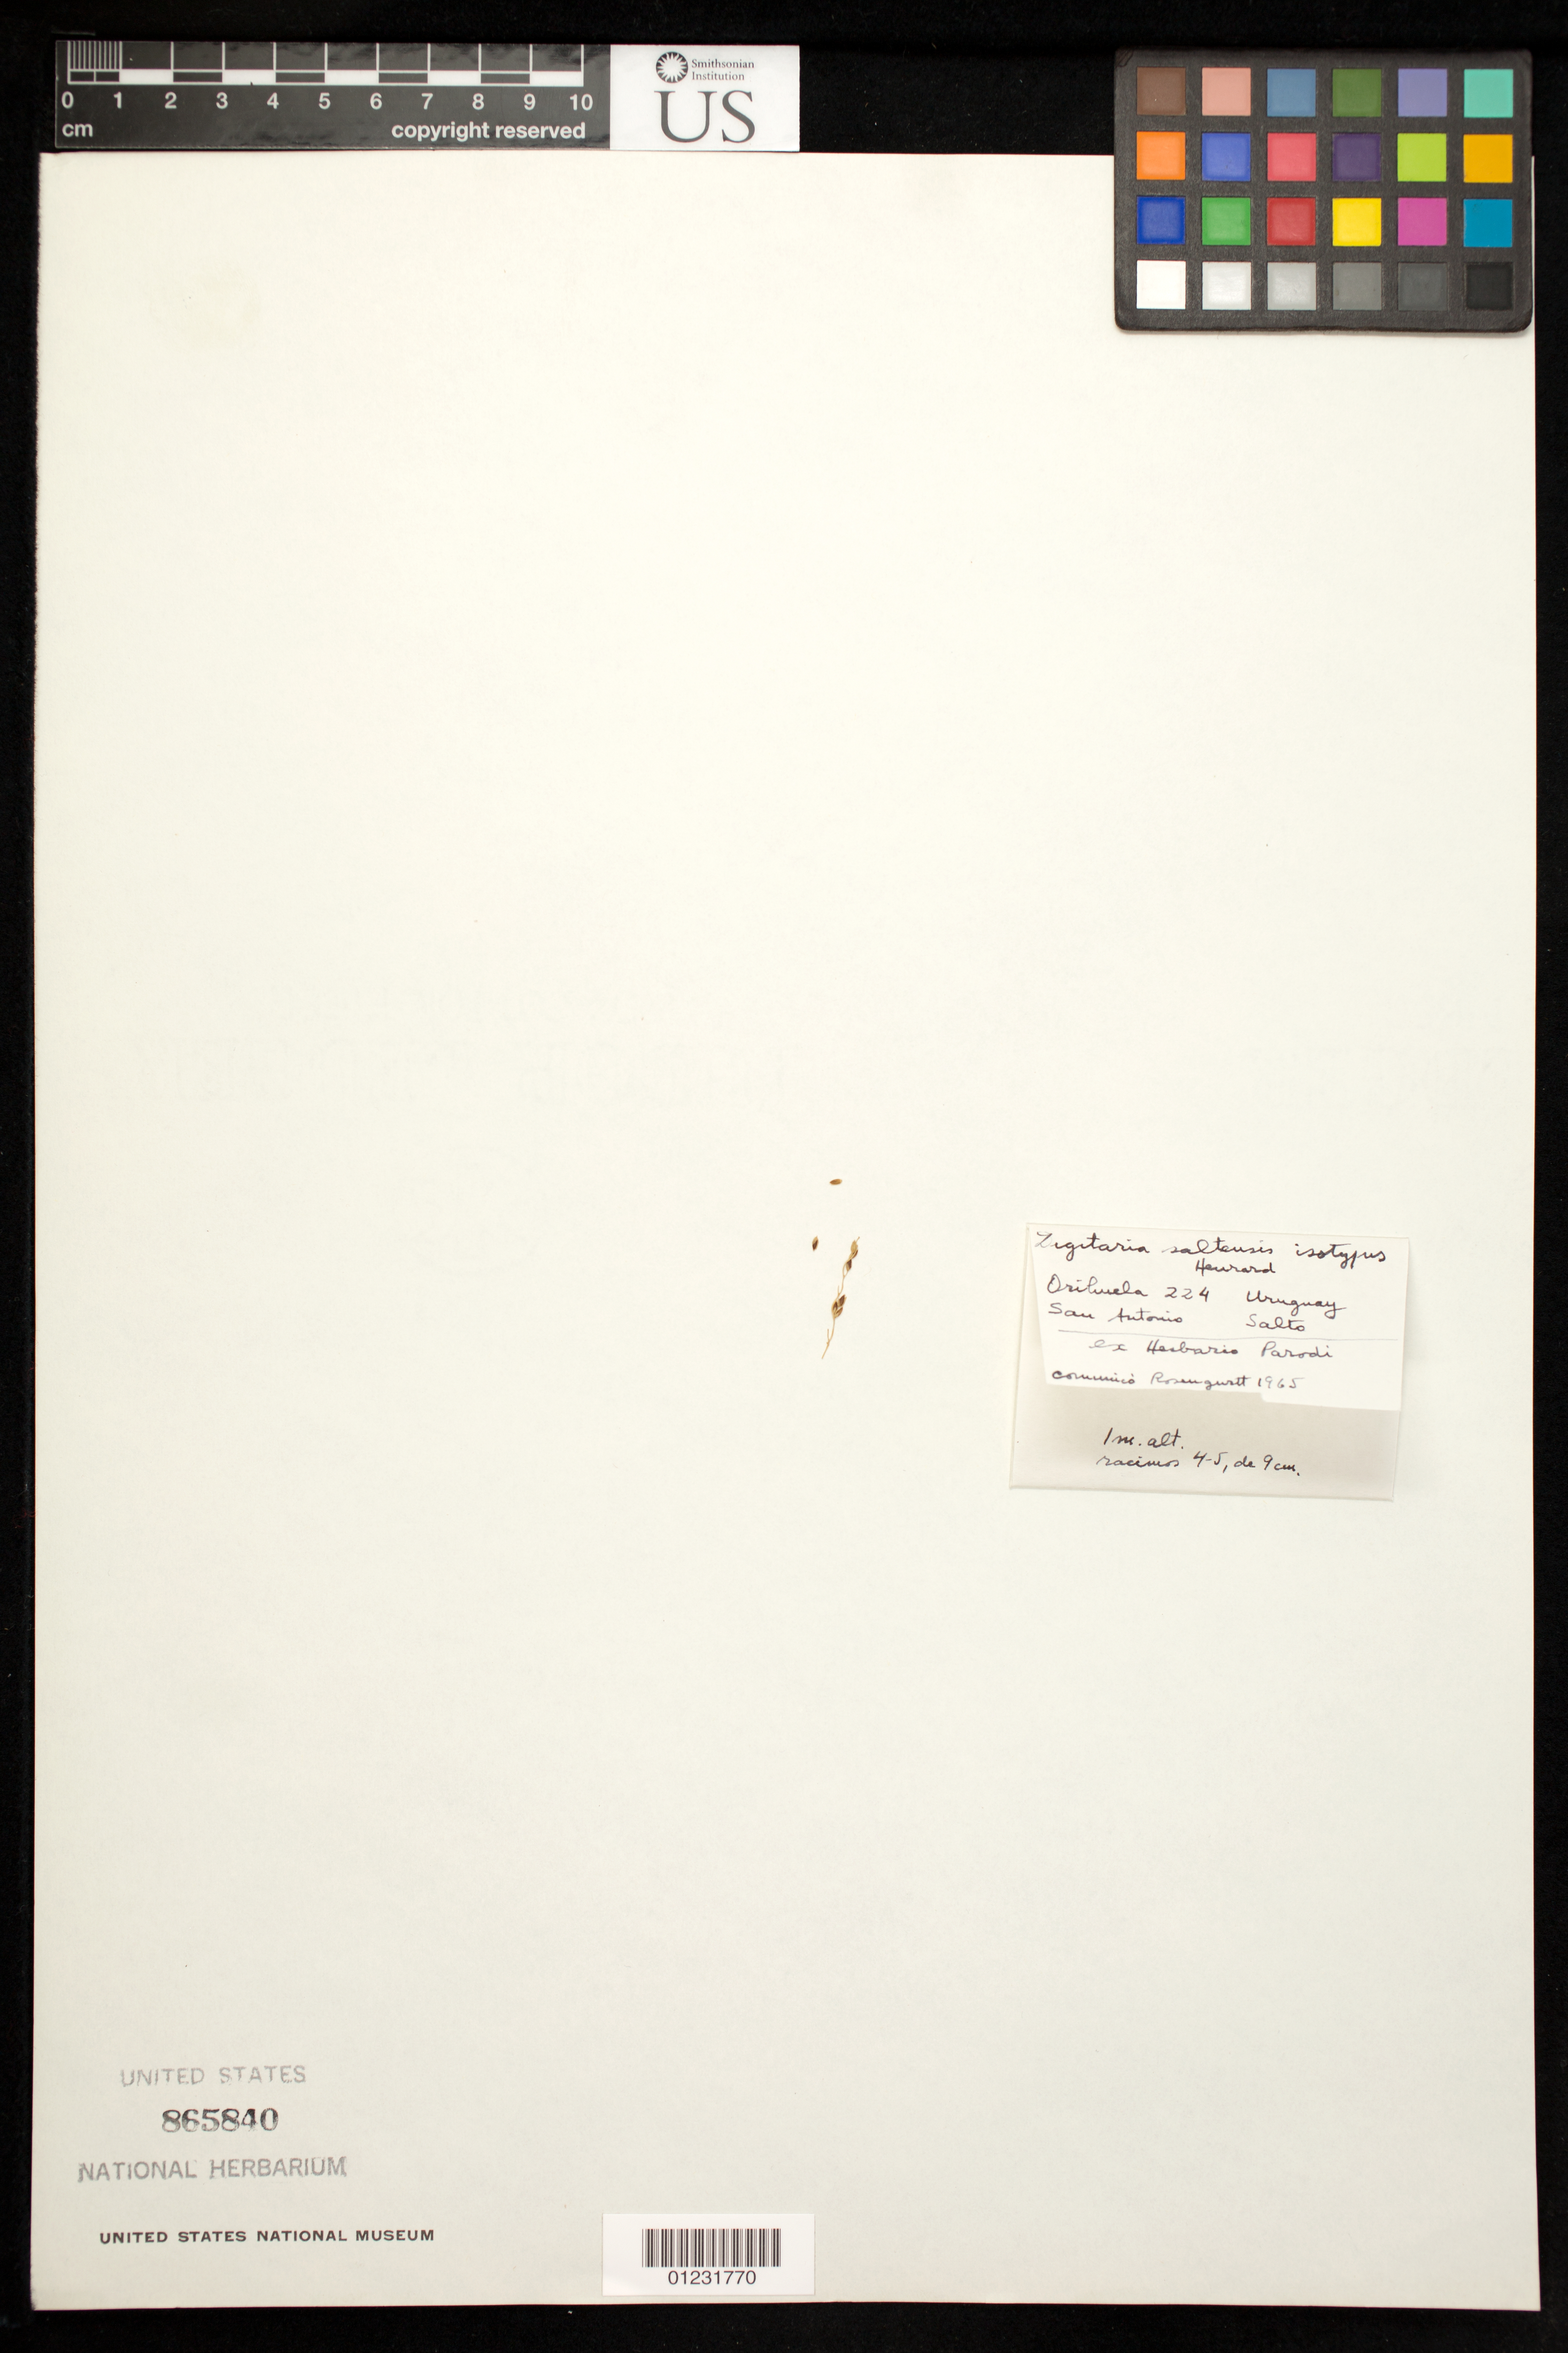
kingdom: Plantae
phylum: Tracheophyta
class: Liliopsida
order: Poales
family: Poaceae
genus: Digitaria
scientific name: Digitaria saltensis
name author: Henr.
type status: Isotype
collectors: G. Orihuela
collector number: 224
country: Uruguay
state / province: Salto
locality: San Antonio.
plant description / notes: Fragmentary material of type specimen ex herb. Parodi.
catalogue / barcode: US 865840